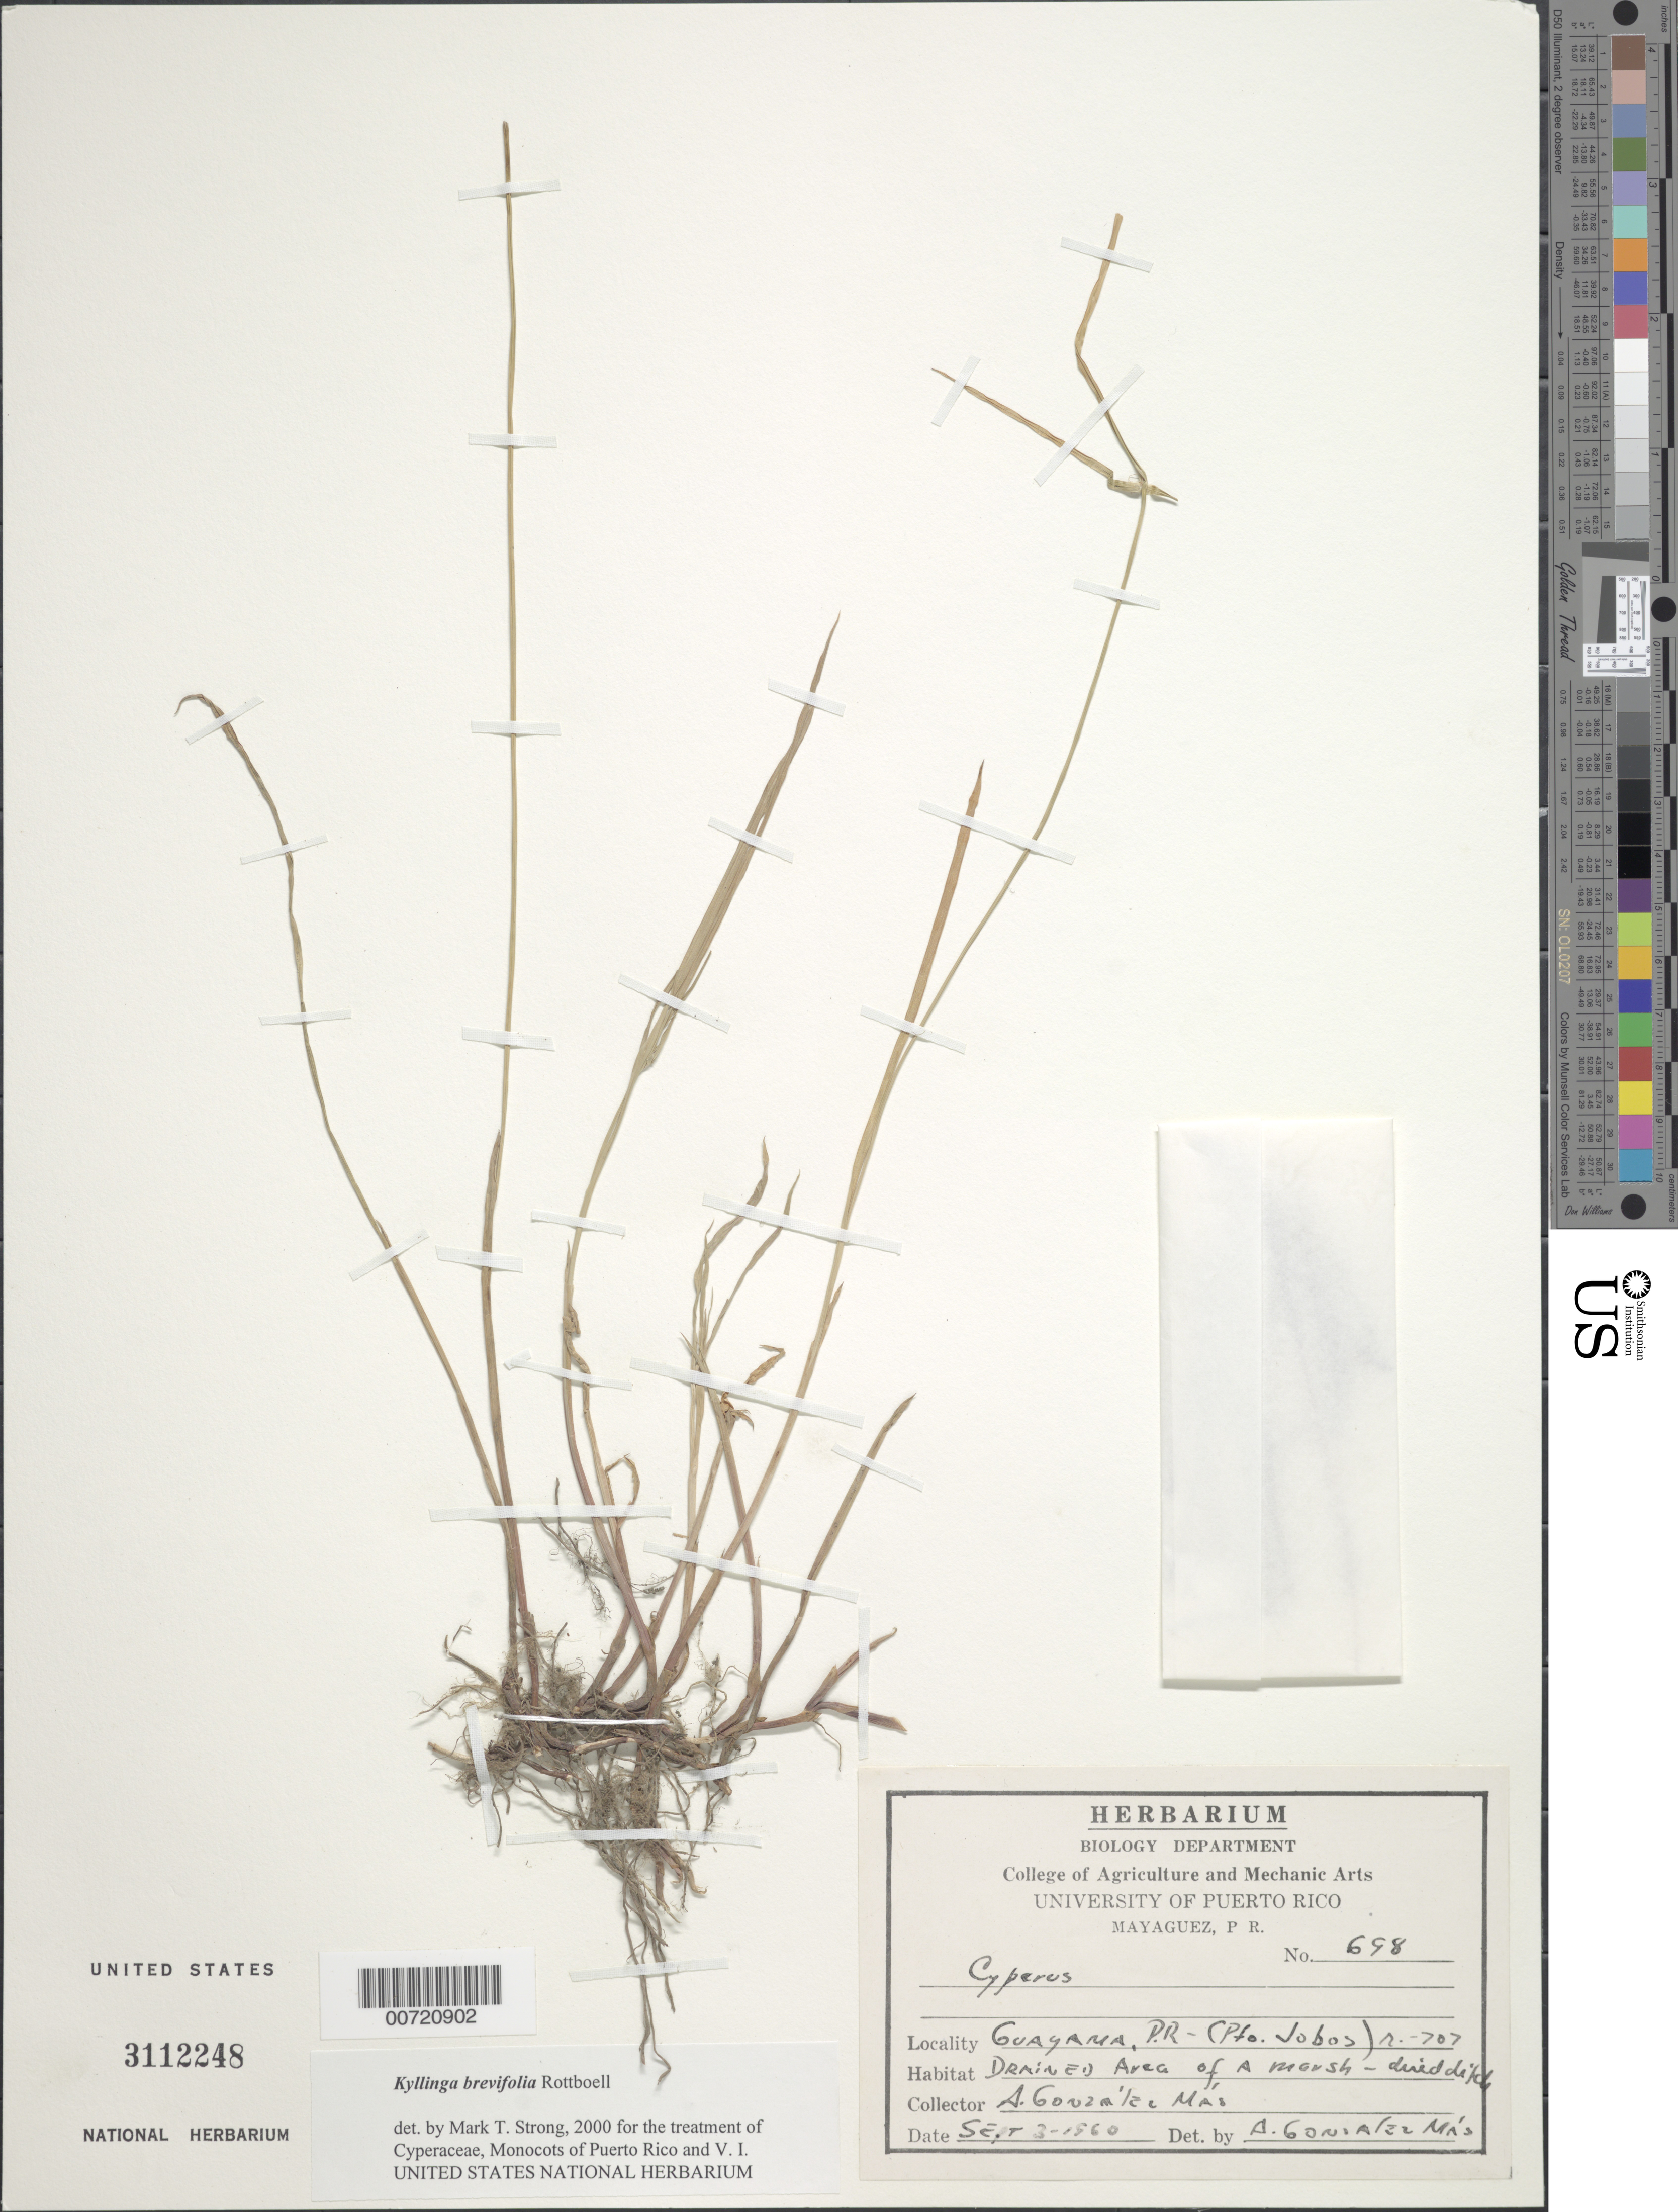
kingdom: Plantae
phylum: Tracheophyta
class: Liliopsida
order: Poales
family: Cyperaceae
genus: Cyperus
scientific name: Cyperus brevifolius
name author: (Rottb.) Hassk.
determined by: Strong, M. T., (US), Smithsonian Institution - National Museum of Natural History (UNITED STATES)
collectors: A. González Más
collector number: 698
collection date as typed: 03 Sep 1960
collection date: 1960-09-03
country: Puerto Rico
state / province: Guayama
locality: Guayama: Pto. Jobos, Rd. 707.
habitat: Drained area of a marsh.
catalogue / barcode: US 3112248